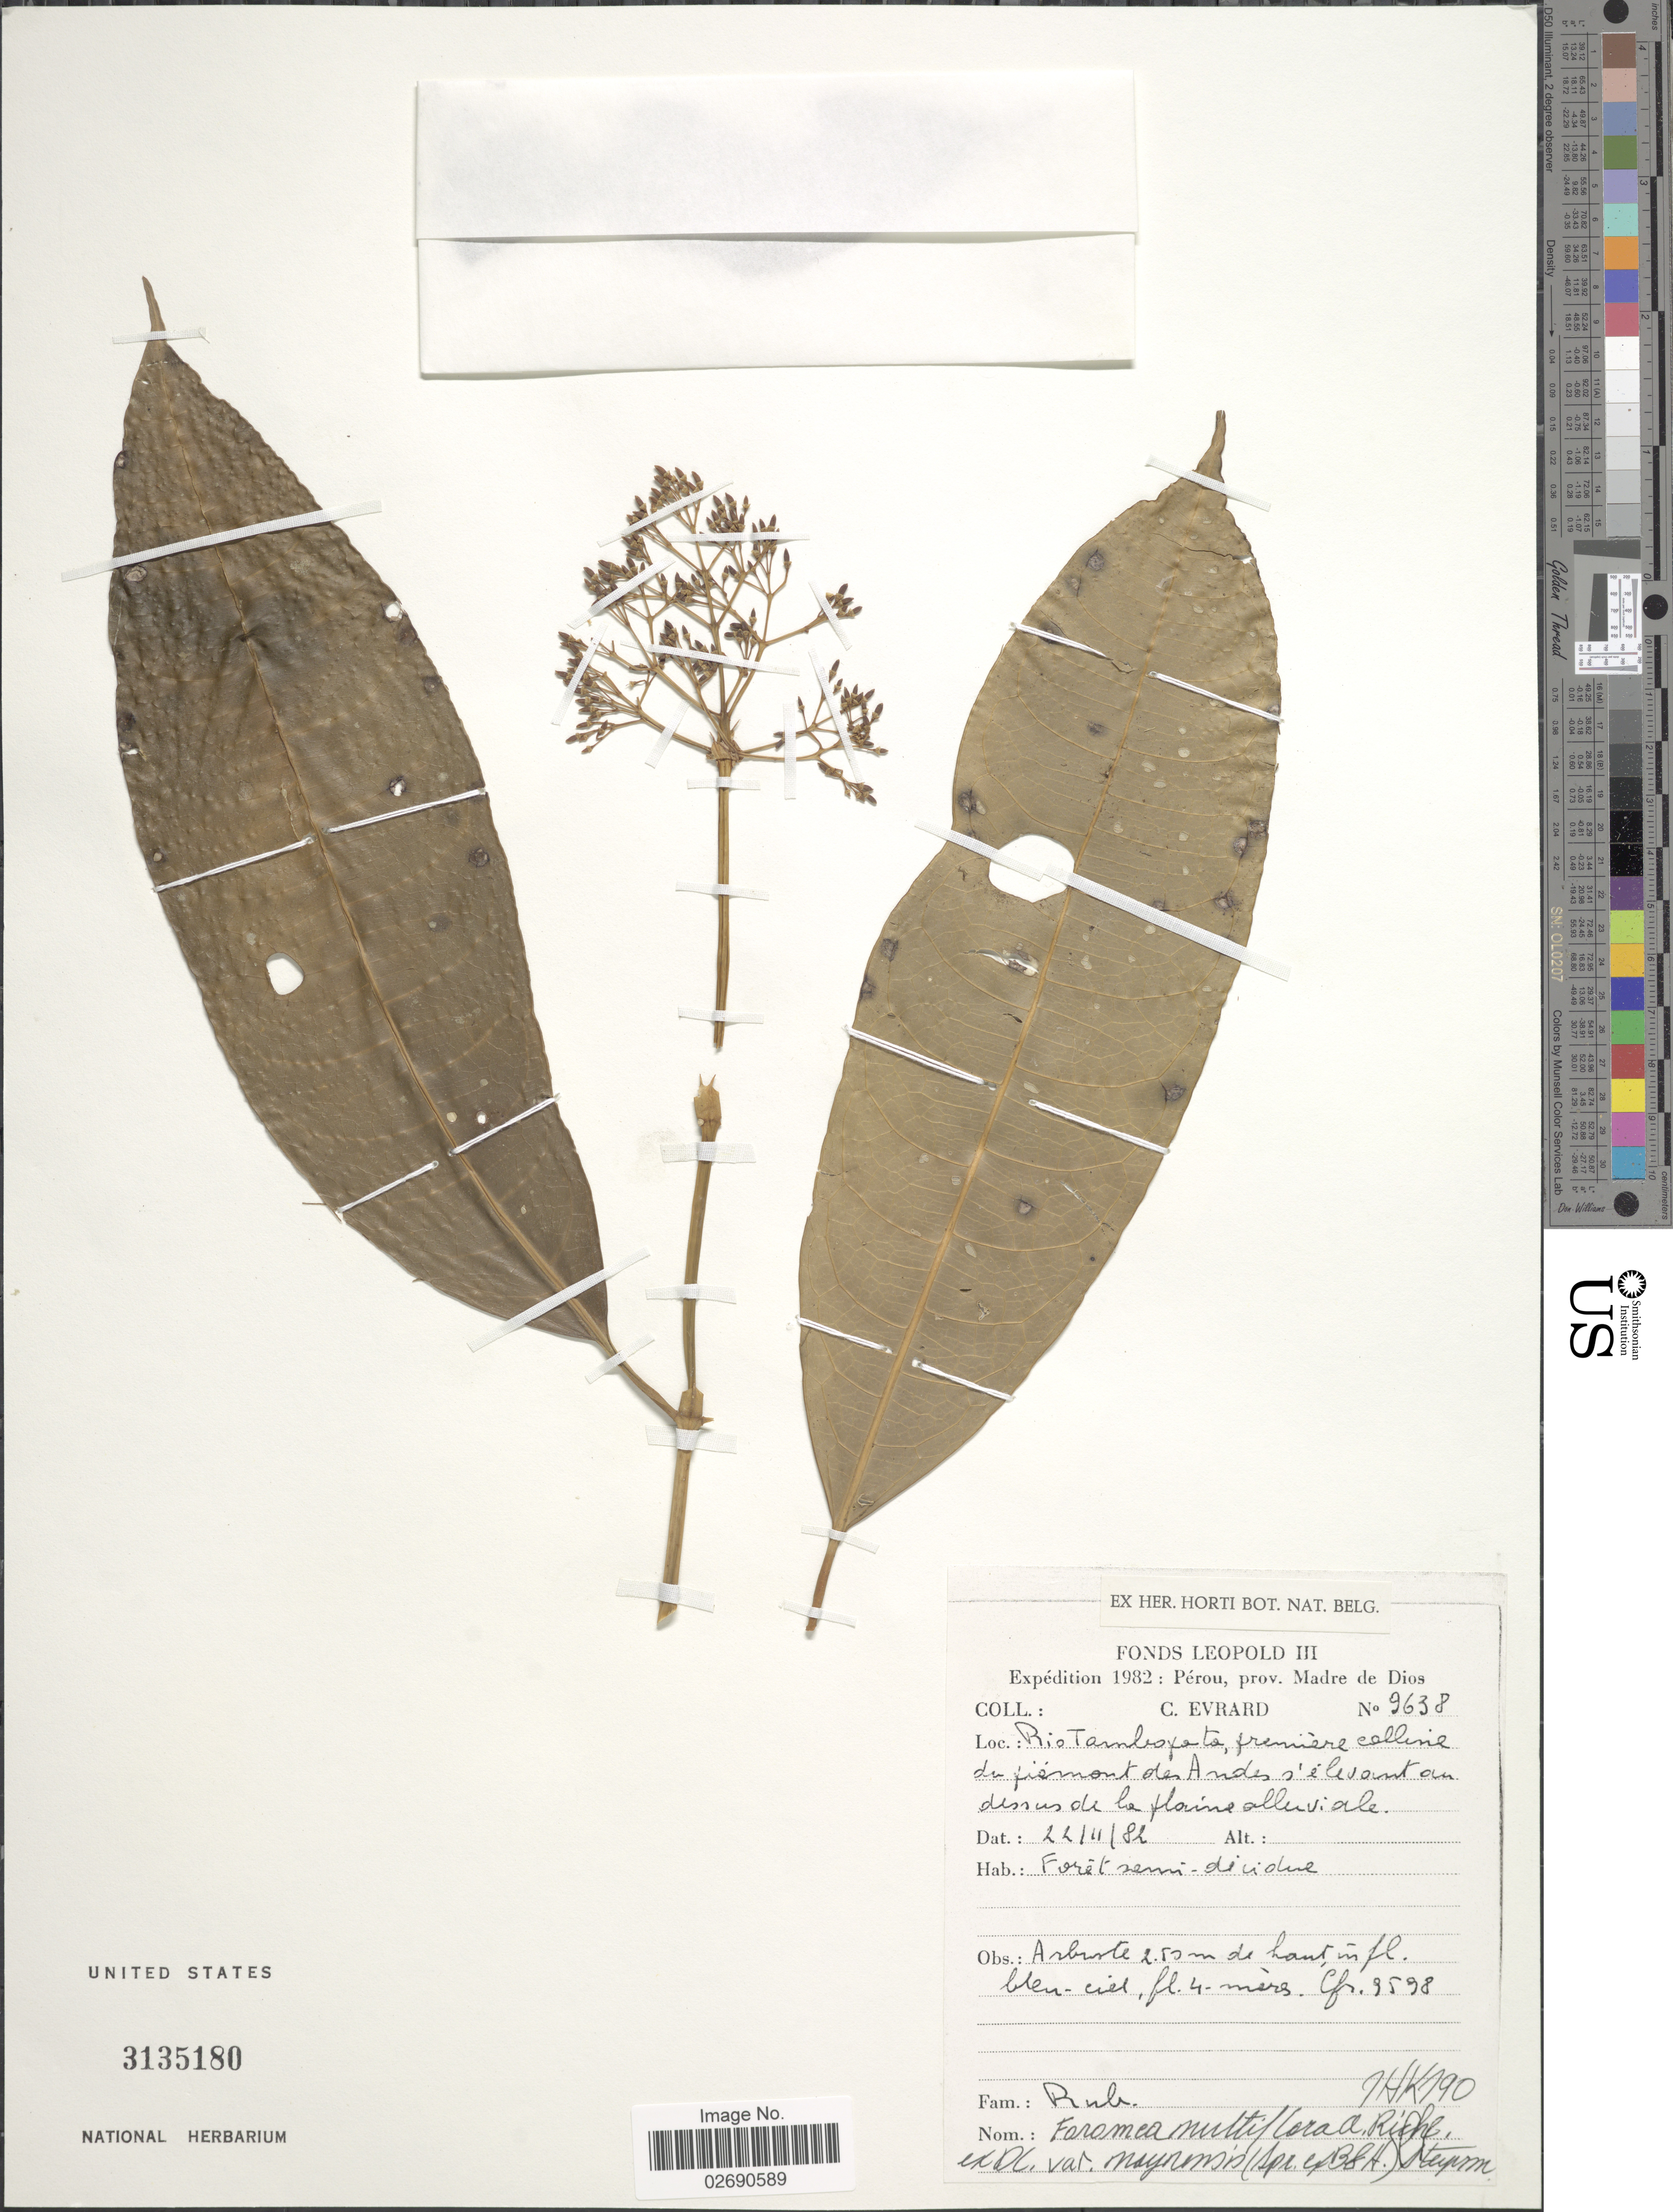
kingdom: Plantae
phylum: Tracheophyta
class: Magnoliopsida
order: Gentianales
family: Rubiaceae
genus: Faramea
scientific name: Faramea multiflora var. maynensis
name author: (Spruce ex Rusby) Steyerm.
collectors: C. Evrard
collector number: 9638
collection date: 1982-11-22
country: Peru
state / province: Madre de Dios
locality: Río Tambopata, première colline de piemont des Andes s'élevant au dessus de la plaine alluviale, Pérou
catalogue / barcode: US 3135180